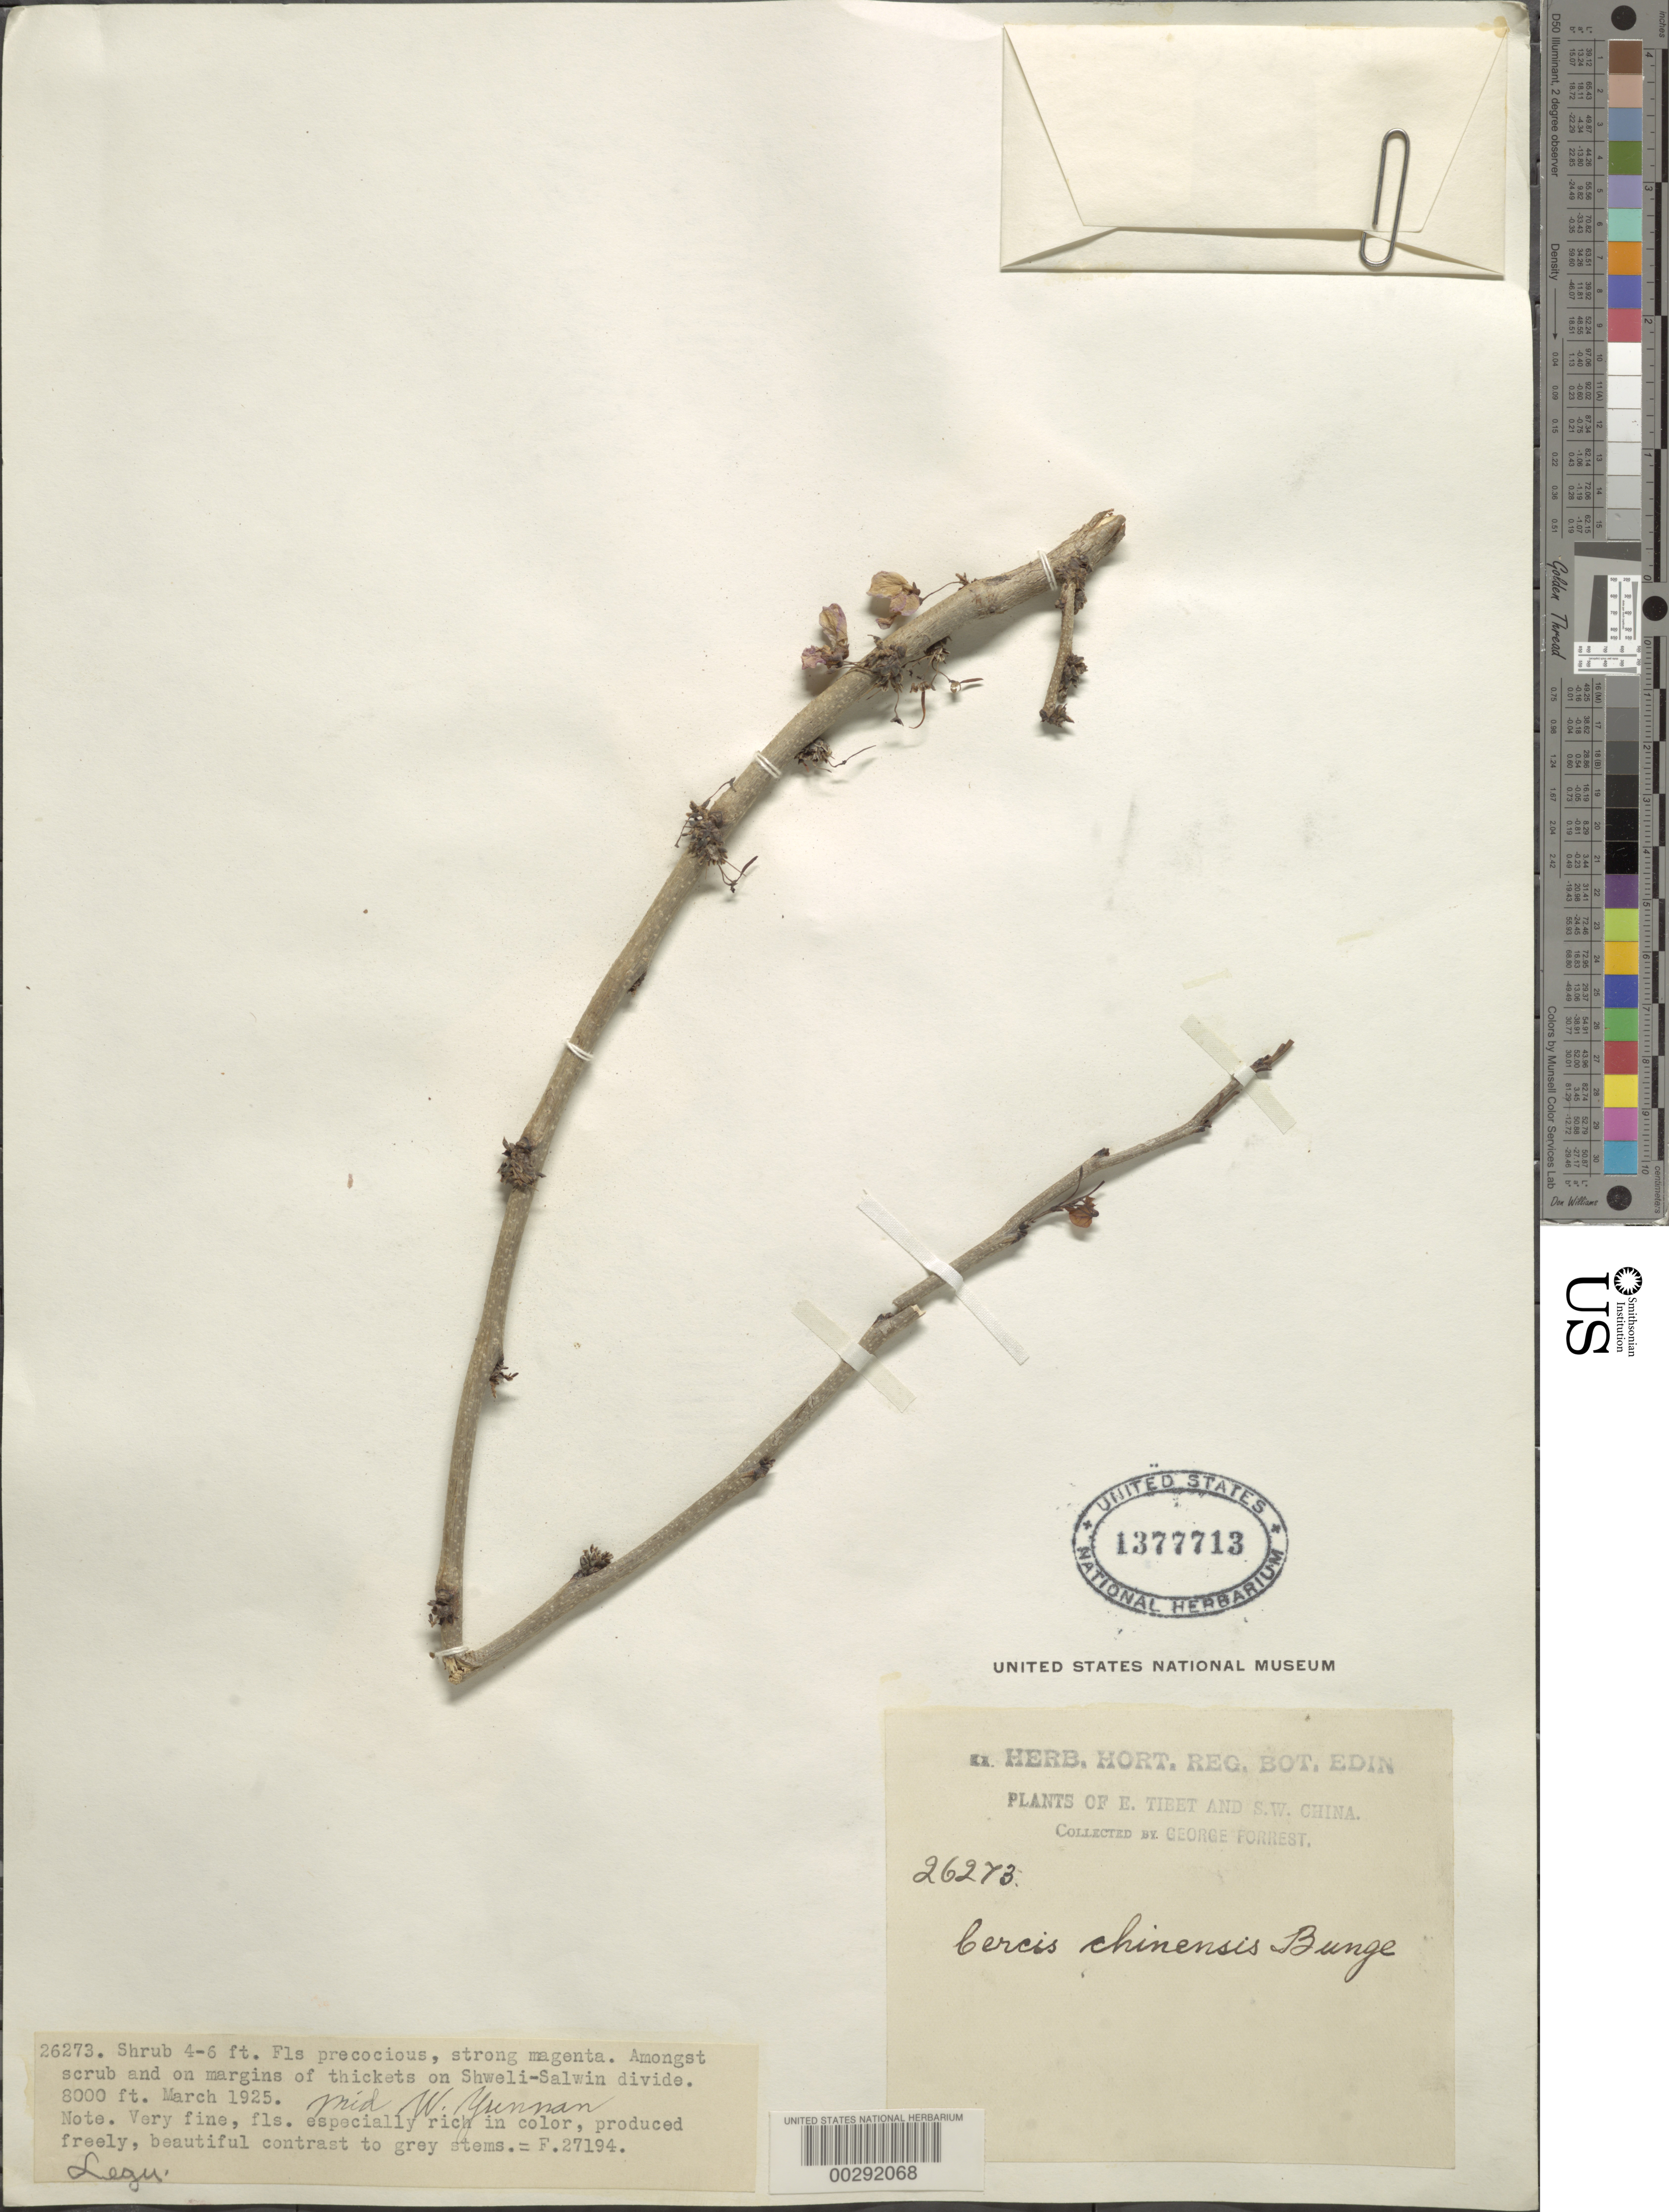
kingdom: Plantae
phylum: Tracheophyta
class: Magnoliopsida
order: Fabales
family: Fabaceae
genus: Cercis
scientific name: Cercis chinensis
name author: Bunge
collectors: G. Forrest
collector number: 26273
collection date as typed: Mar 1925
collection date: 1925-03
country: China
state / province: Yunnan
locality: On shweli-salwin divide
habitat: Amongst scrub and on margins of thickets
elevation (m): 2438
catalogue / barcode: US 1377713